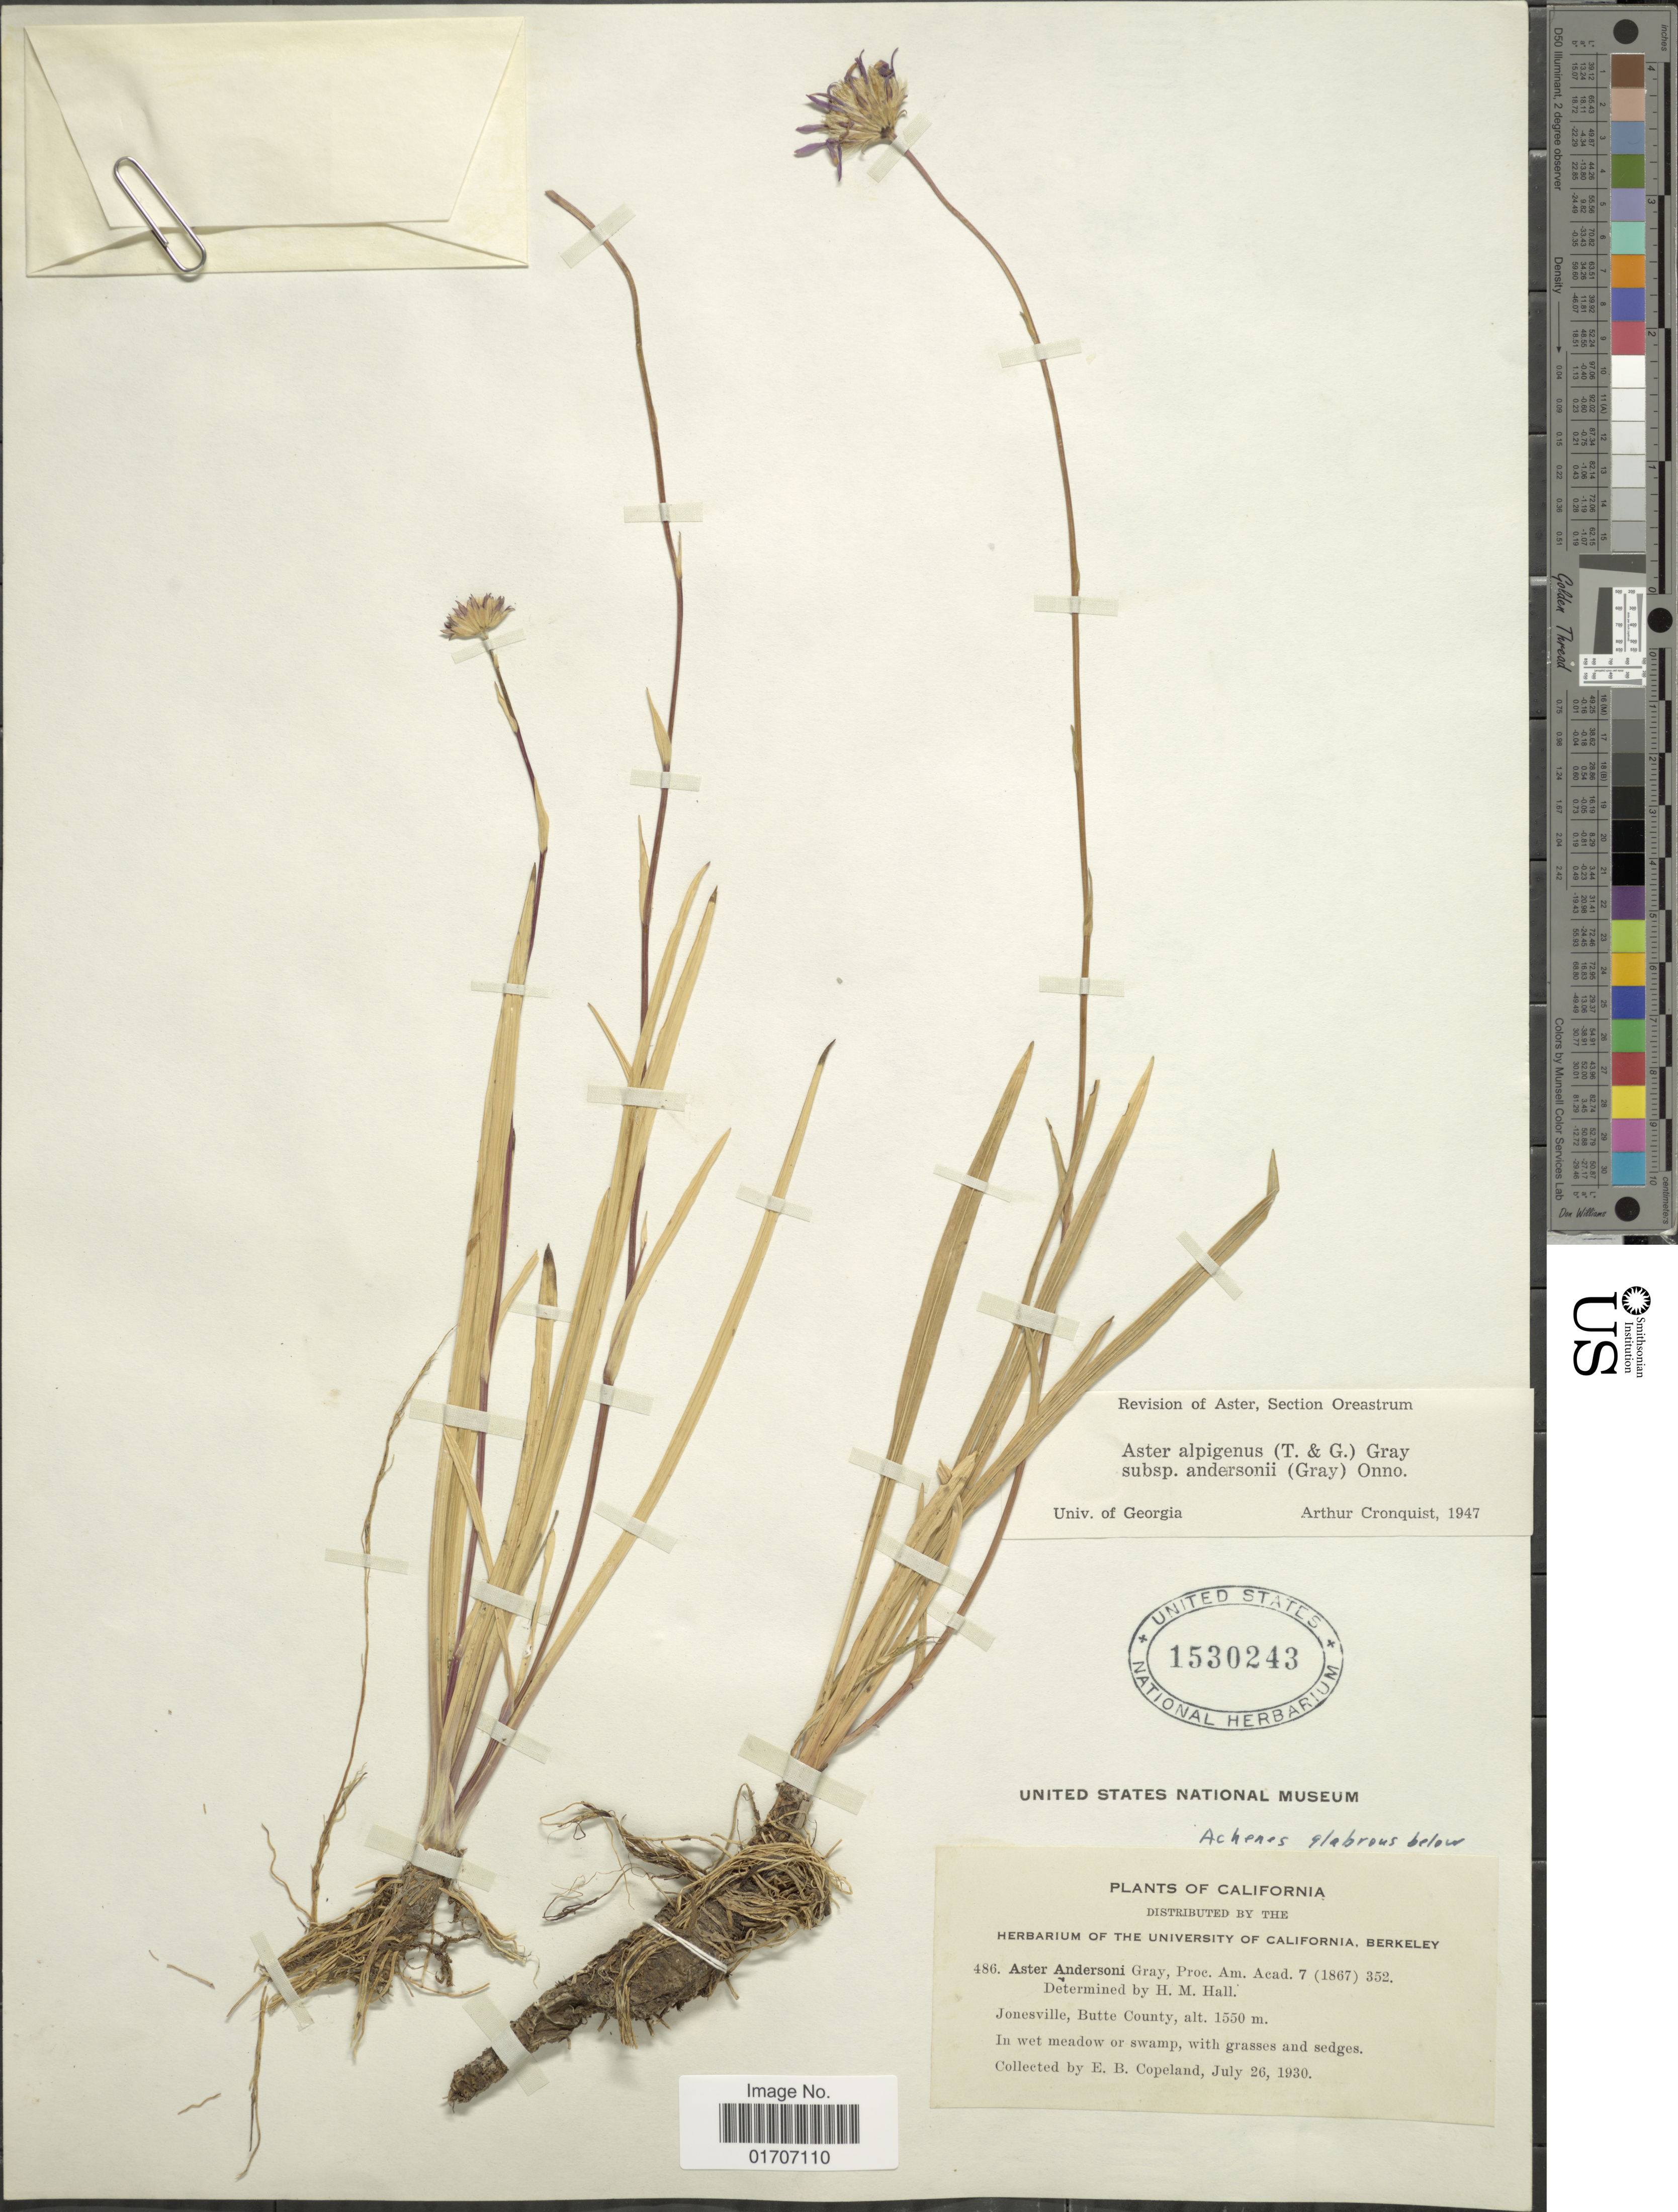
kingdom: Plantae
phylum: Tracheophyta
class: Magnoliopsida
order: Asterales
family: Asteraceae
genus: Oreostemma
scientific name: Oreostemma alpigenum var. andersonii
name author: (A. Gray) G.L. Nesom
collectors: E. B. Copeland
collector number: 486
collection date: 1930-07-26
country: United States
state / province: California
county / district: Butte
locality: Jonesville, Butte County.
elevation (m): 1550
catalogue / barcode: US 1530243